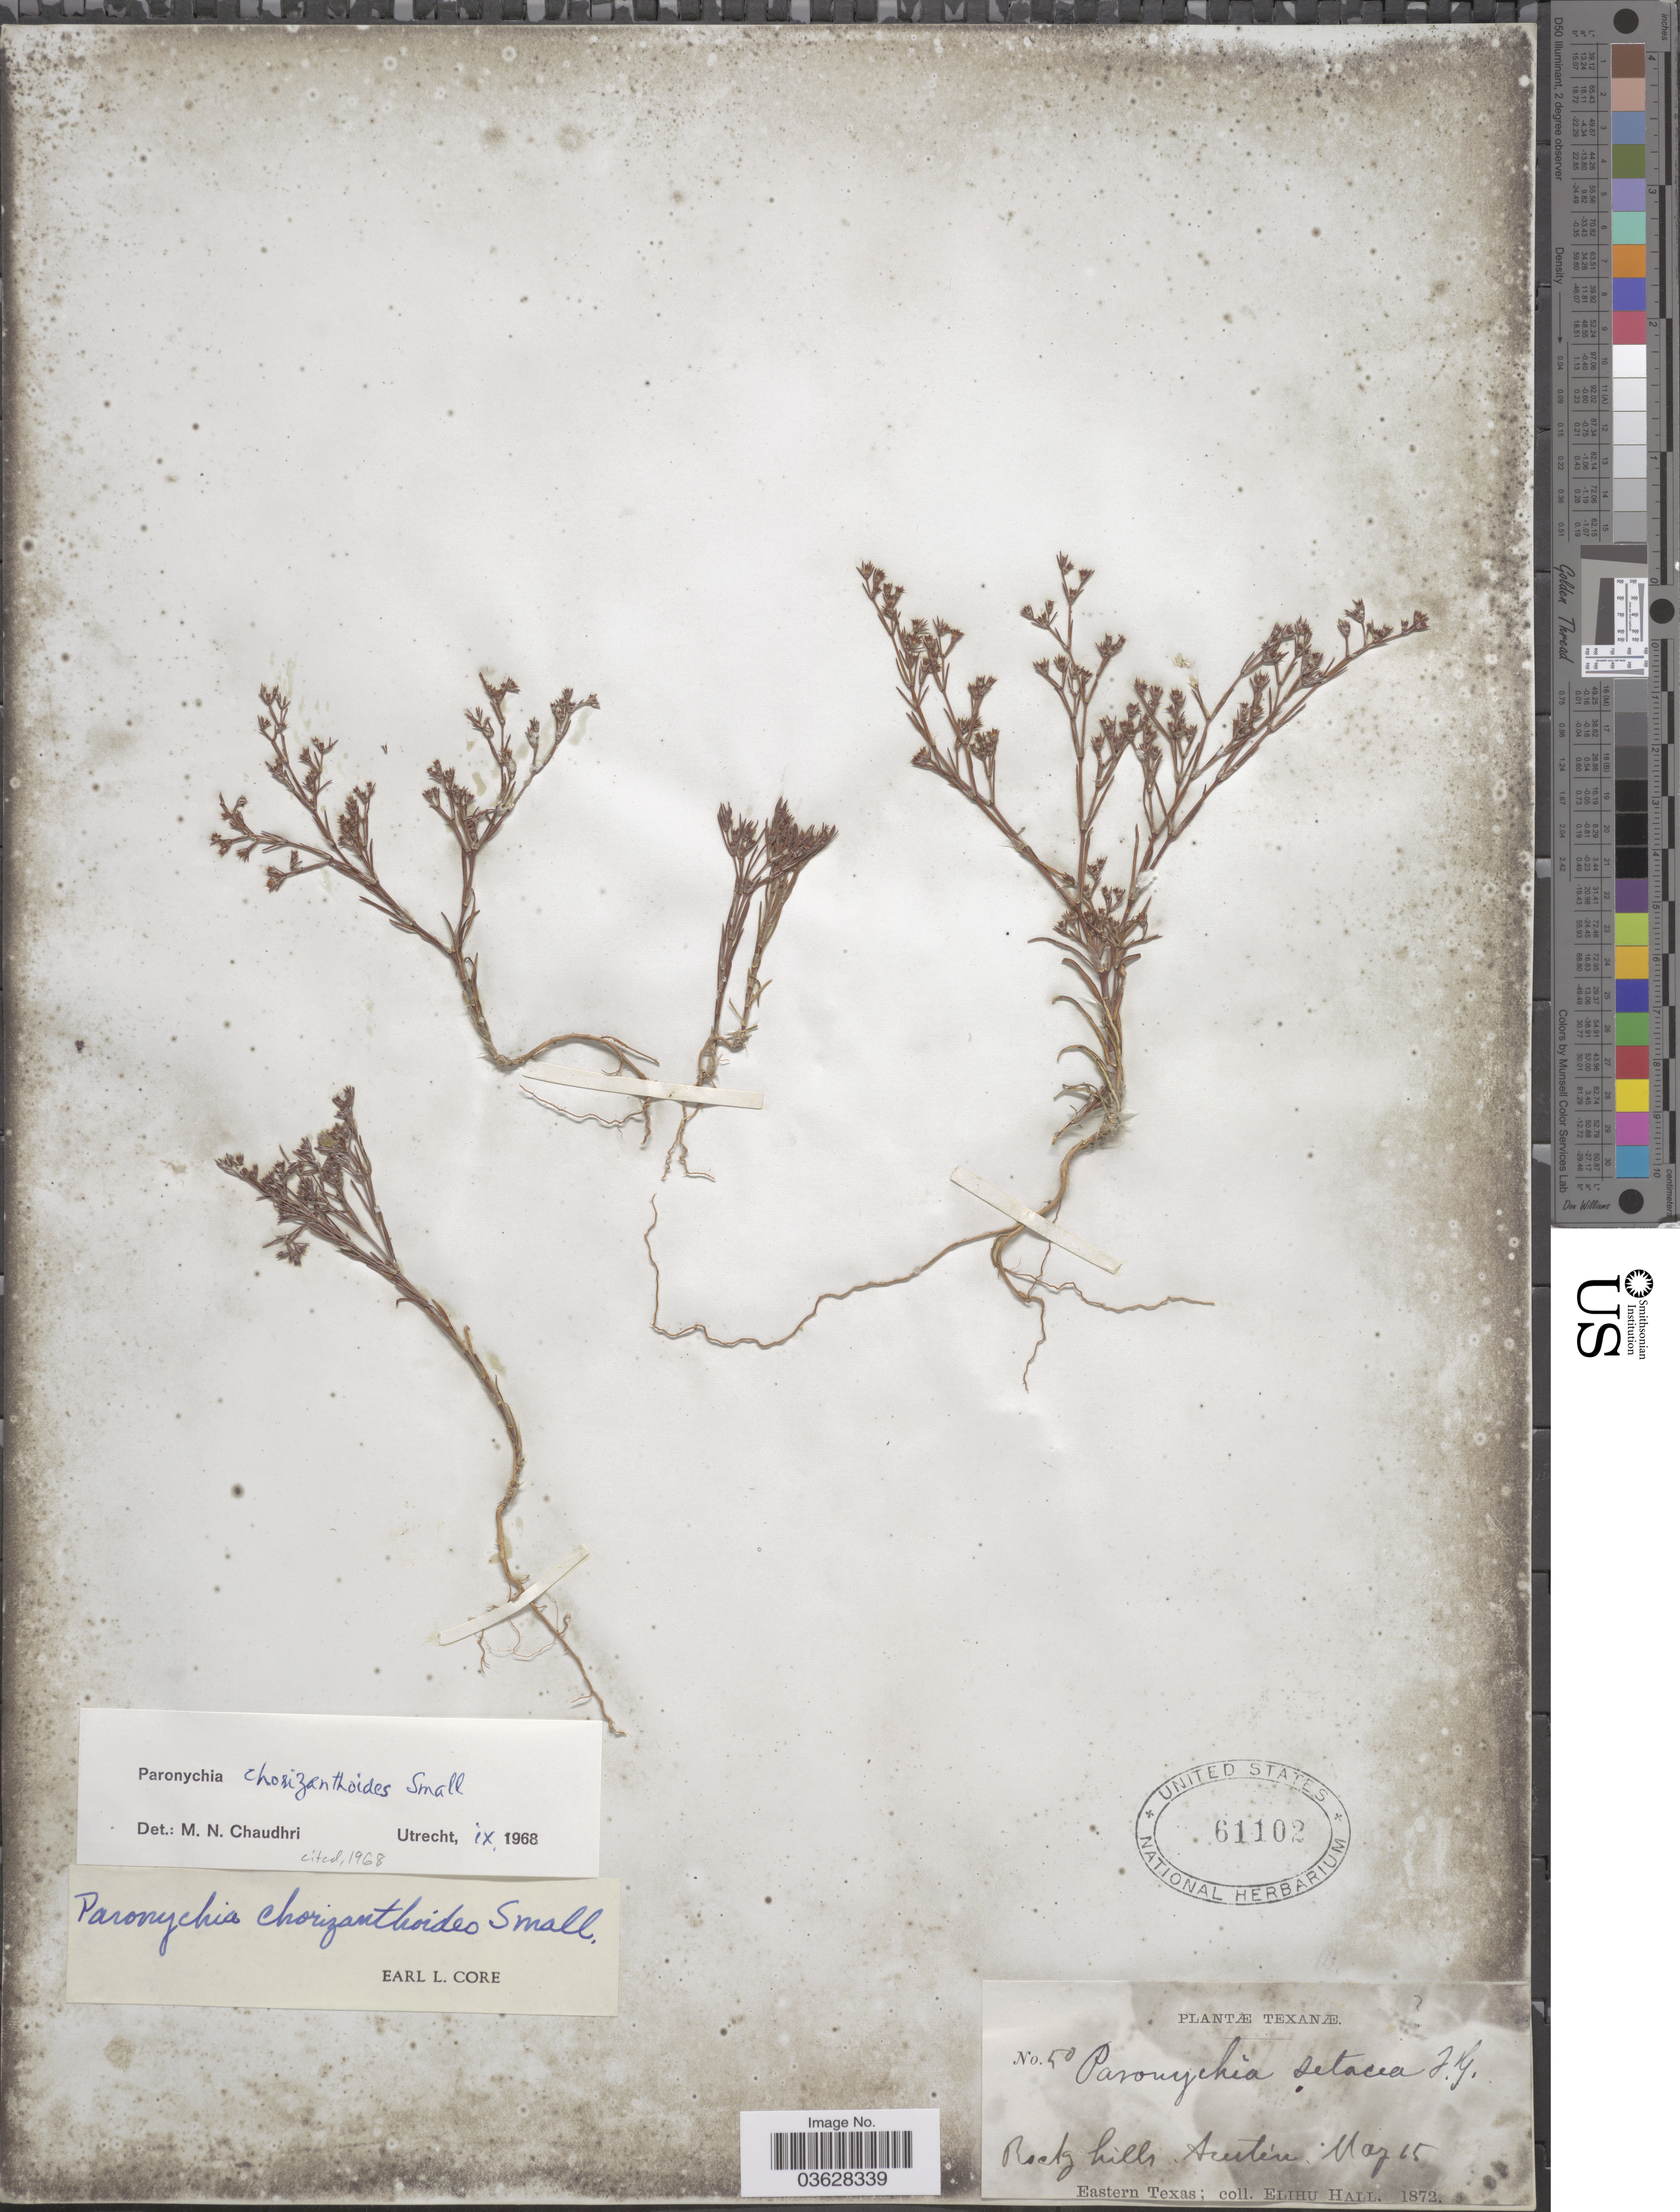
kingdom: Plantae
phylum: Tracheophyta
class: Magnoliopsida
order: Caryophyllales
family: Caryophyllaceae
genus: Paronychia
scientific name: Paronychia chorizanthoides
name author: Small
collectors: E. Hall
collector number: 50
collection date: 1872-05-15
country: United States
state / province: Texas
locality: Austin. Eastern Texas.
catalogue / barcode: US 61102